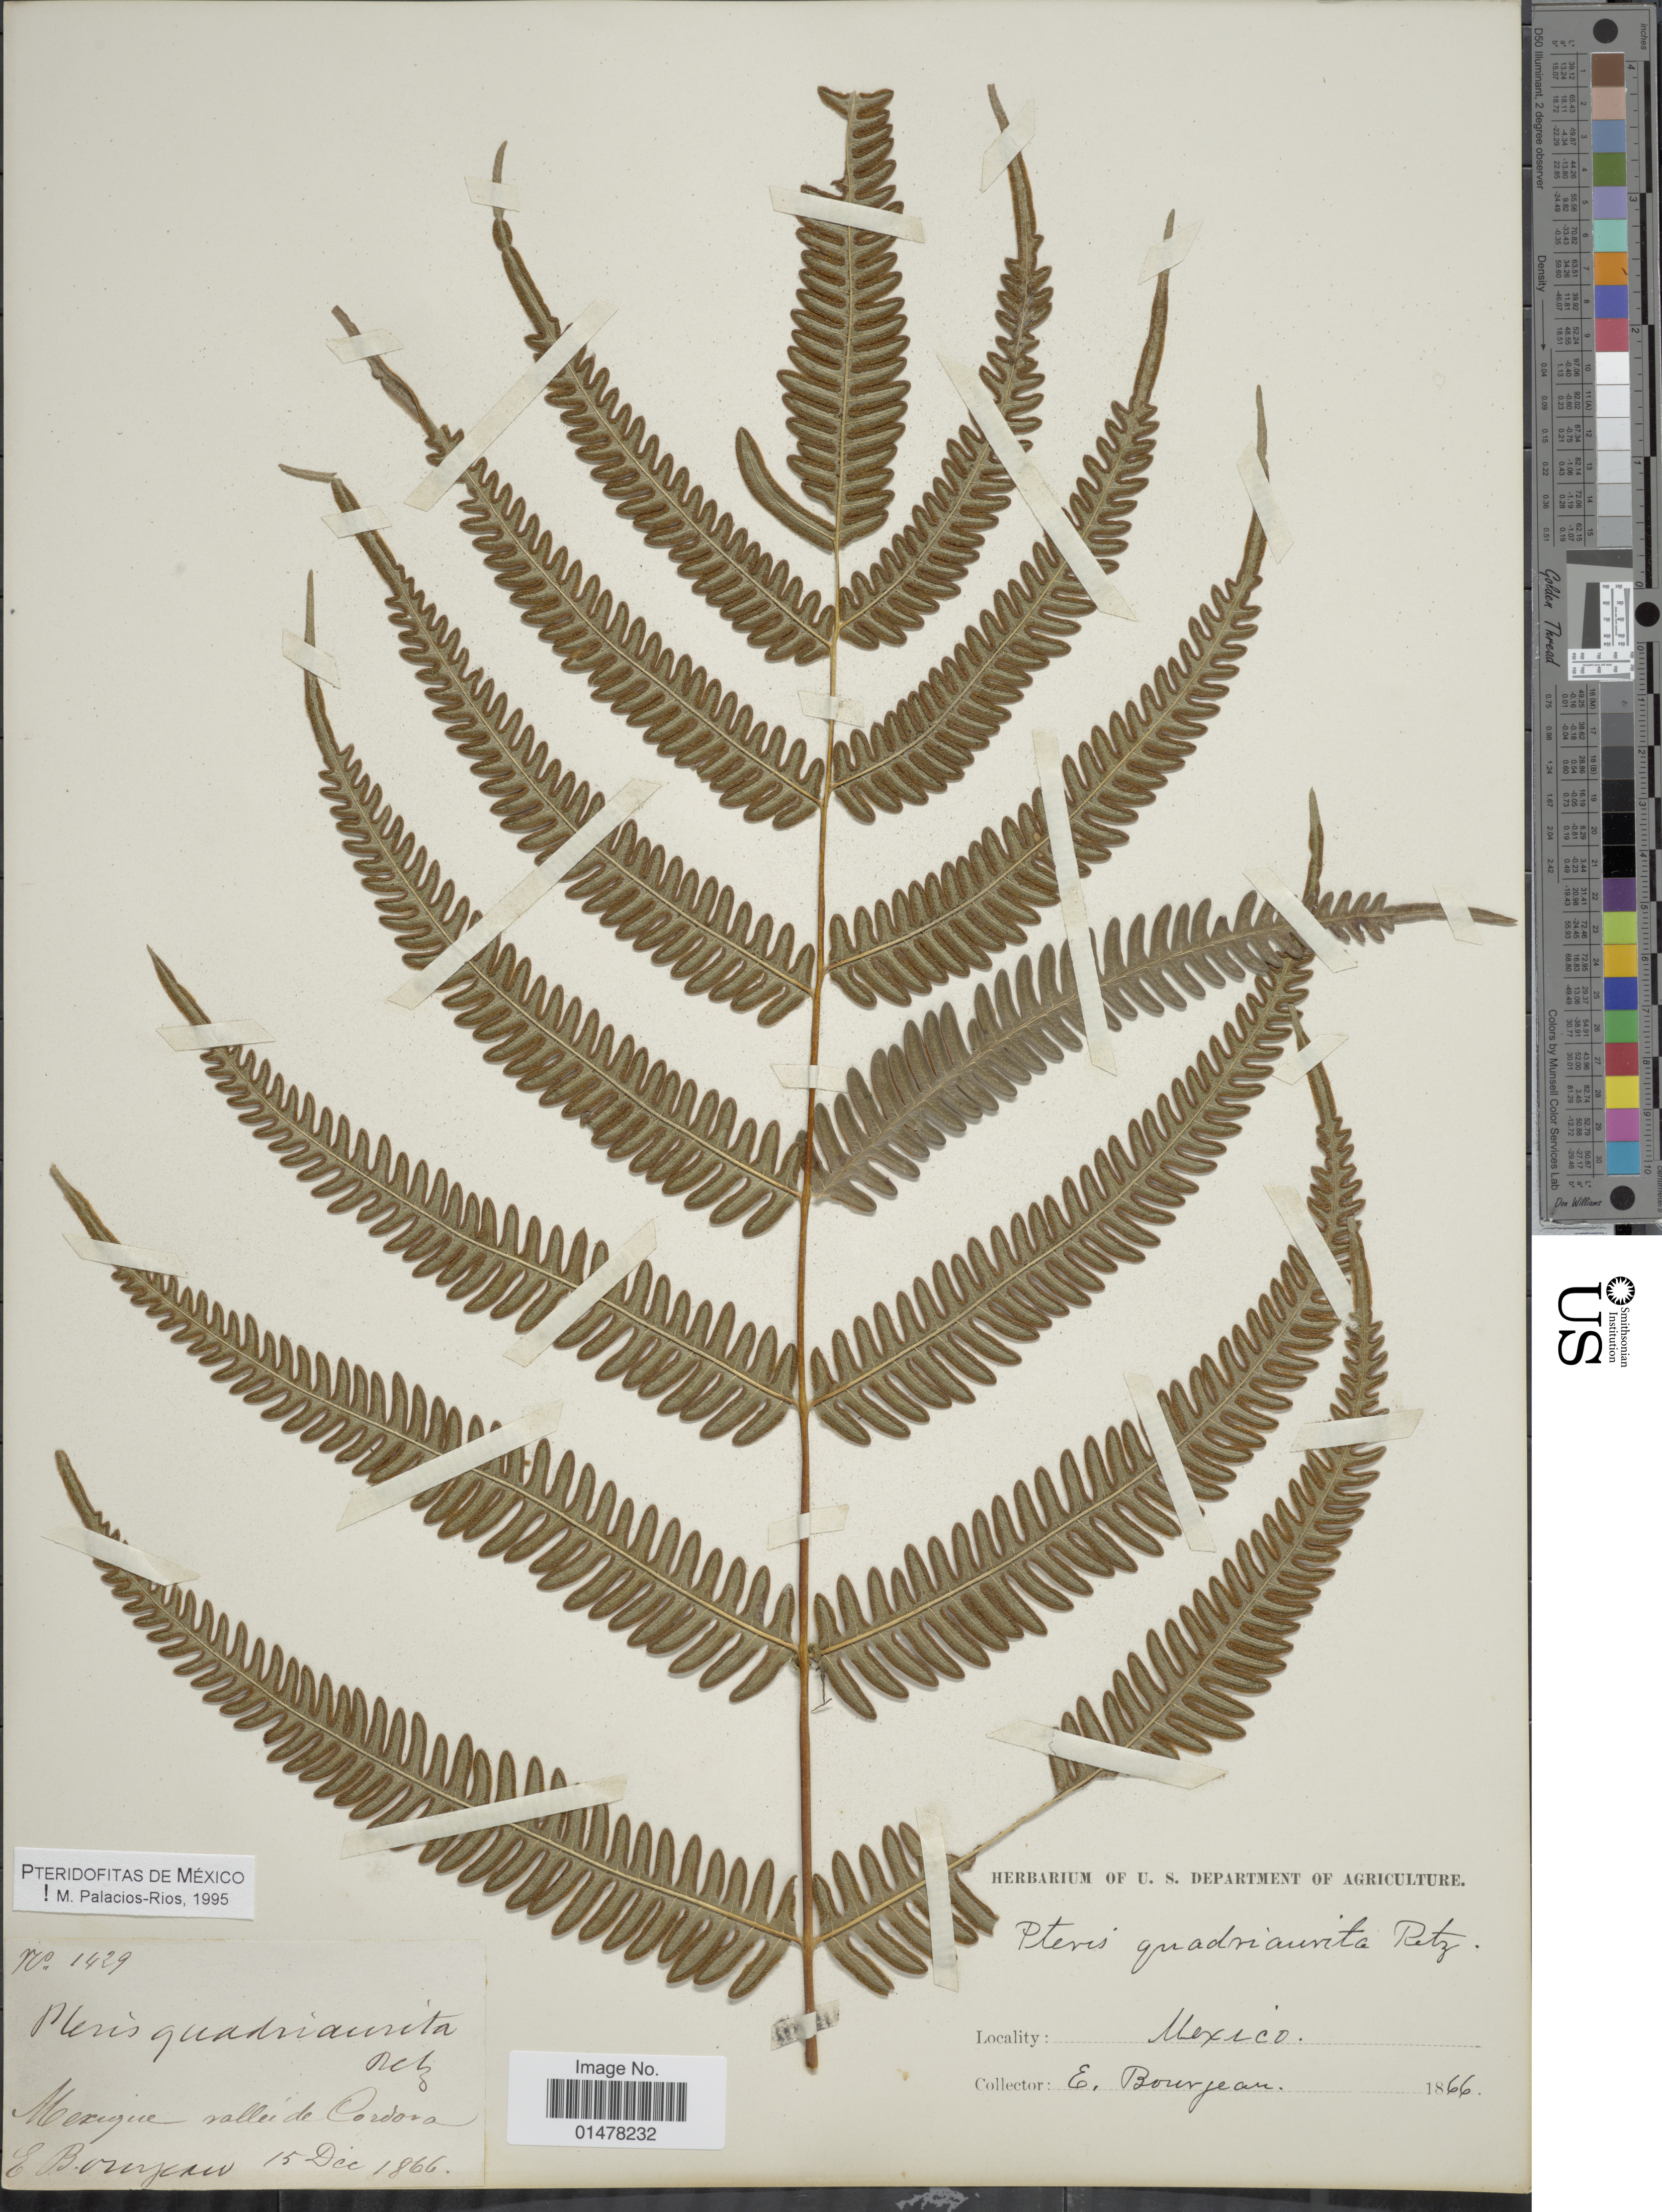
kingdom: Plantae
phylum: Tracheophyta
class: Polypodiopsida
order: Polypodiales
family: Pteridaceae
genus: Pteris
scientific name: Pteris quadriaurita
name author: Retz.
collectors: E. Bourjean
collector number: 1429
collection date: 1866-12-15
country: Mexico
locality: Mexique vallei de Cordova